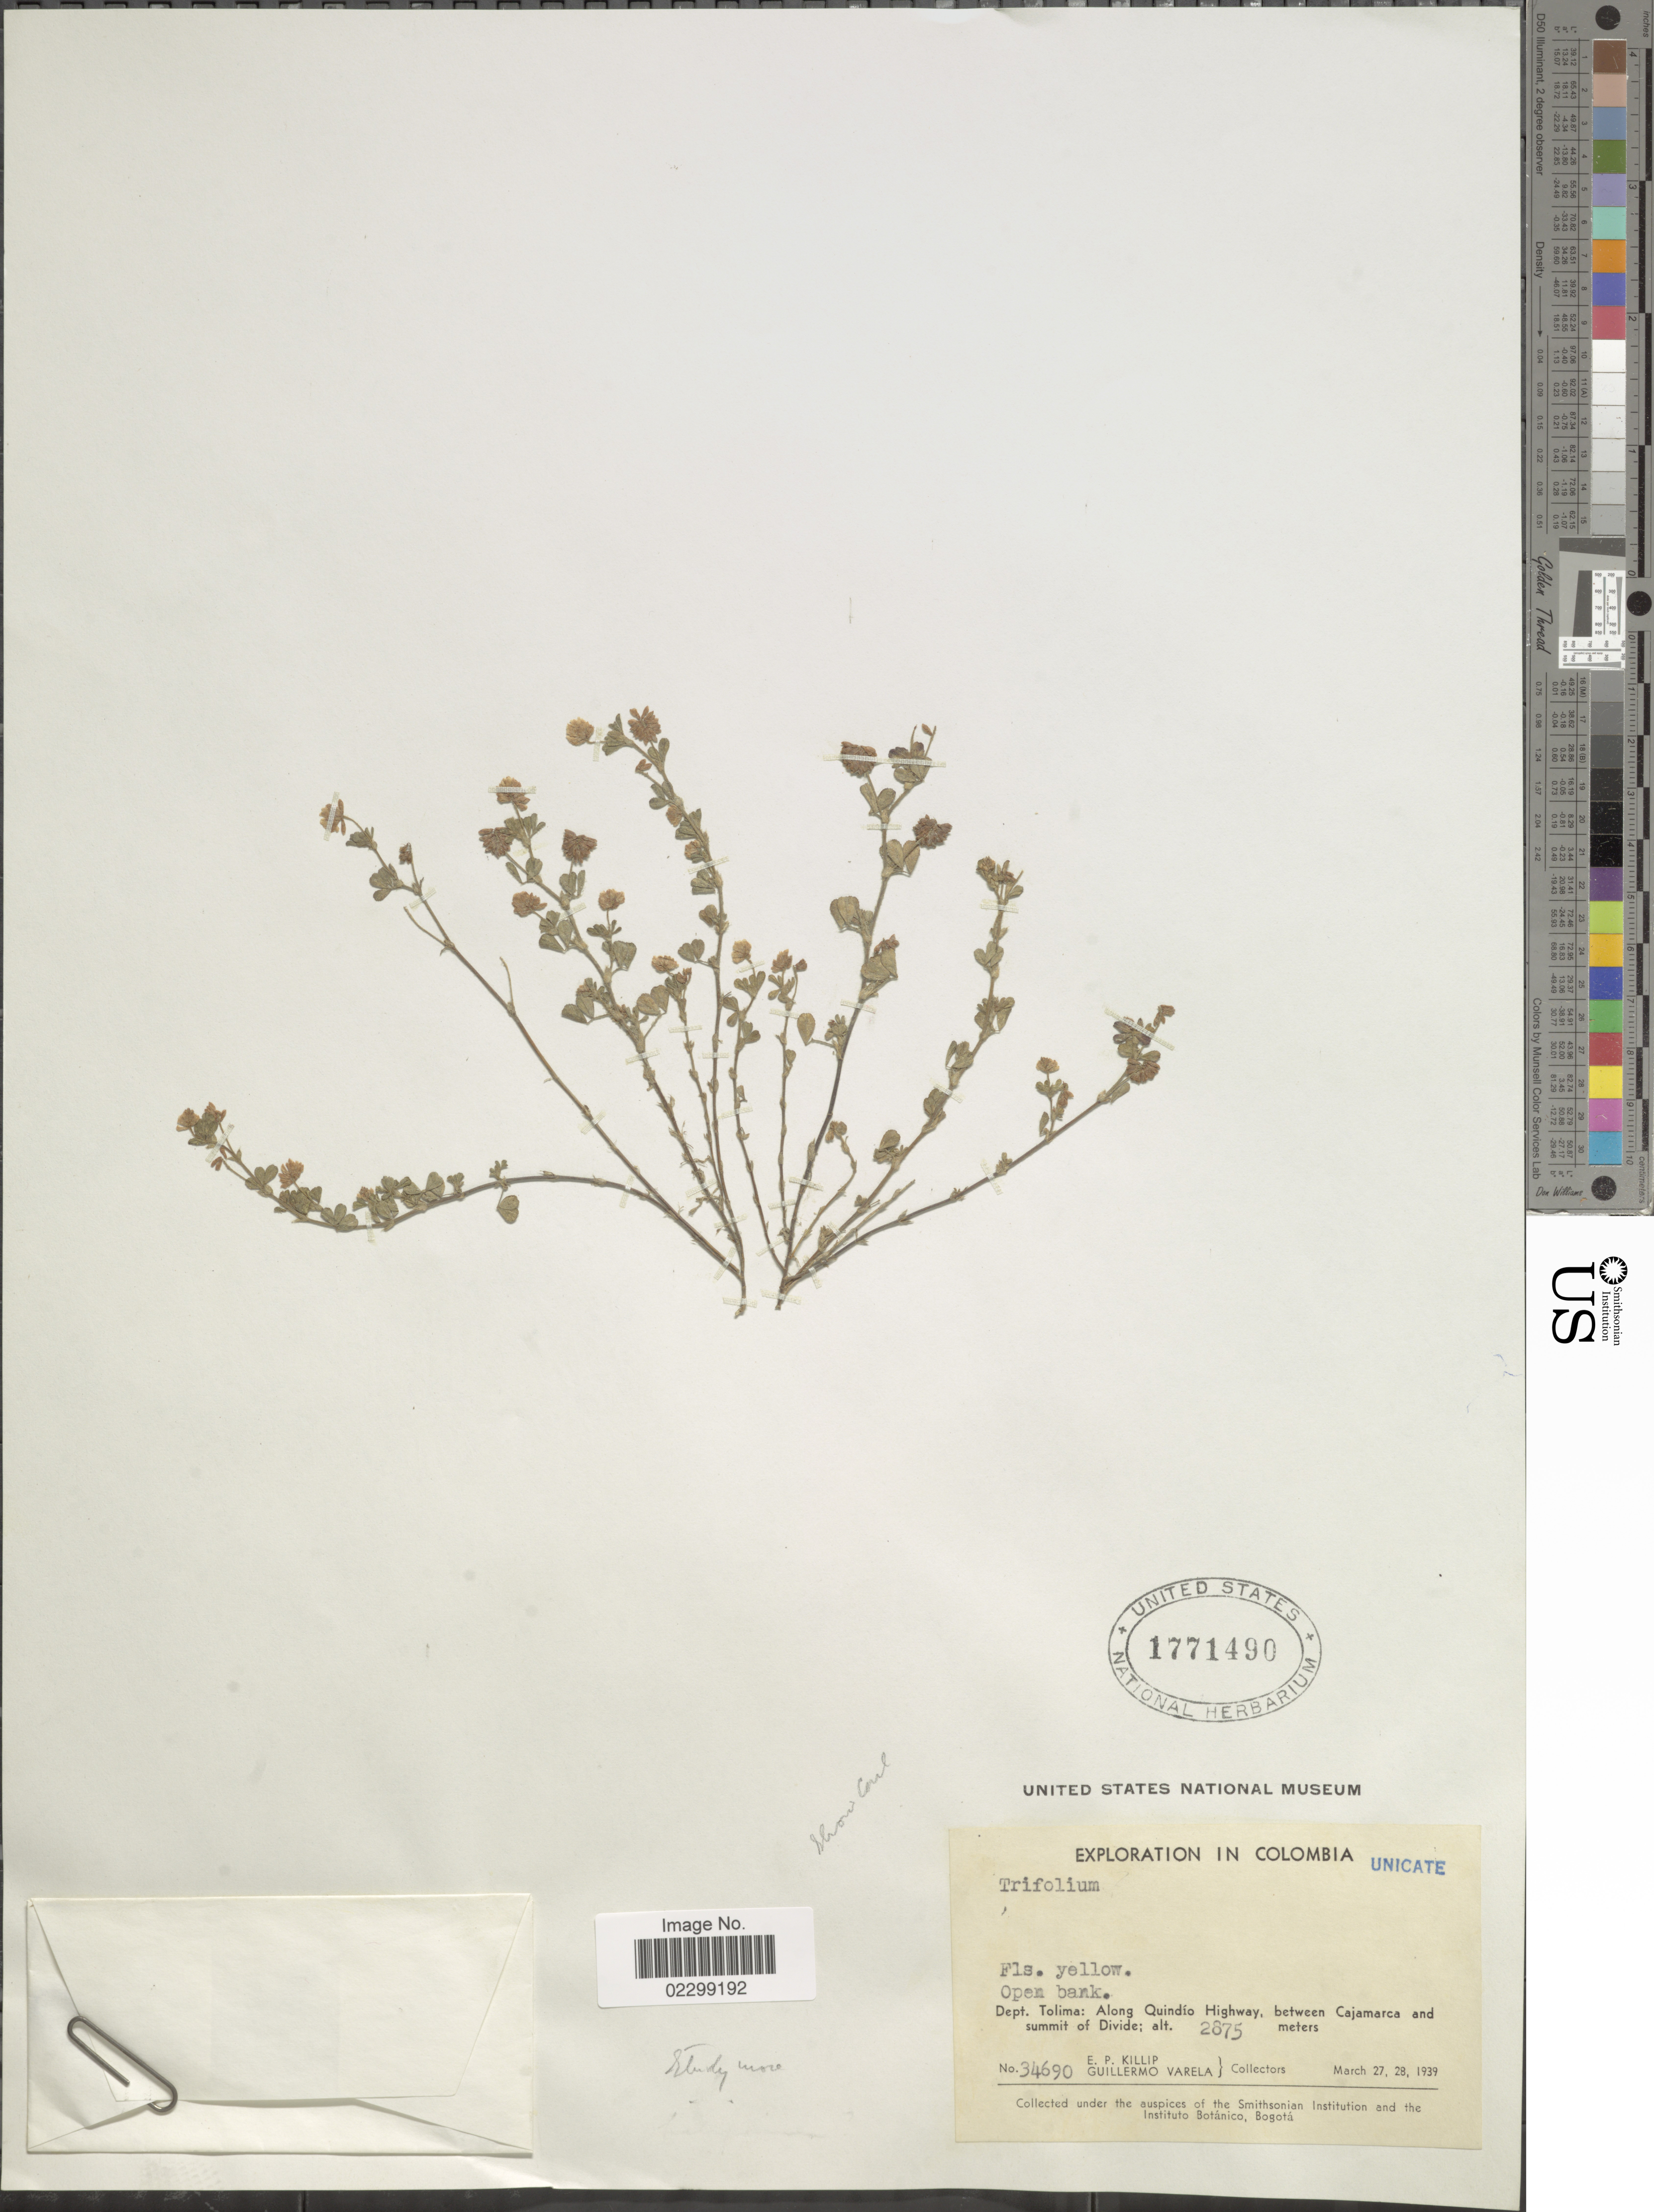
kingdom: Plantae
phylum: Tracheophyta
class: Magnoliopsida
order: Fabales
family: Fabaceae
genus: Trifolium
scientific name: Trifolium dubium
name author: Sibth.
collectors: E. P. Killip & G. Varela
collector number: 34690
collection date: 1939-03-27/1939-03-28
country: Colombia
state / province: Tolima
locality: Open bank, along Quindío Highway, between Cajamarca and summit of Divide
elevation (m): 2875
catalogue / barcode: US 1771490